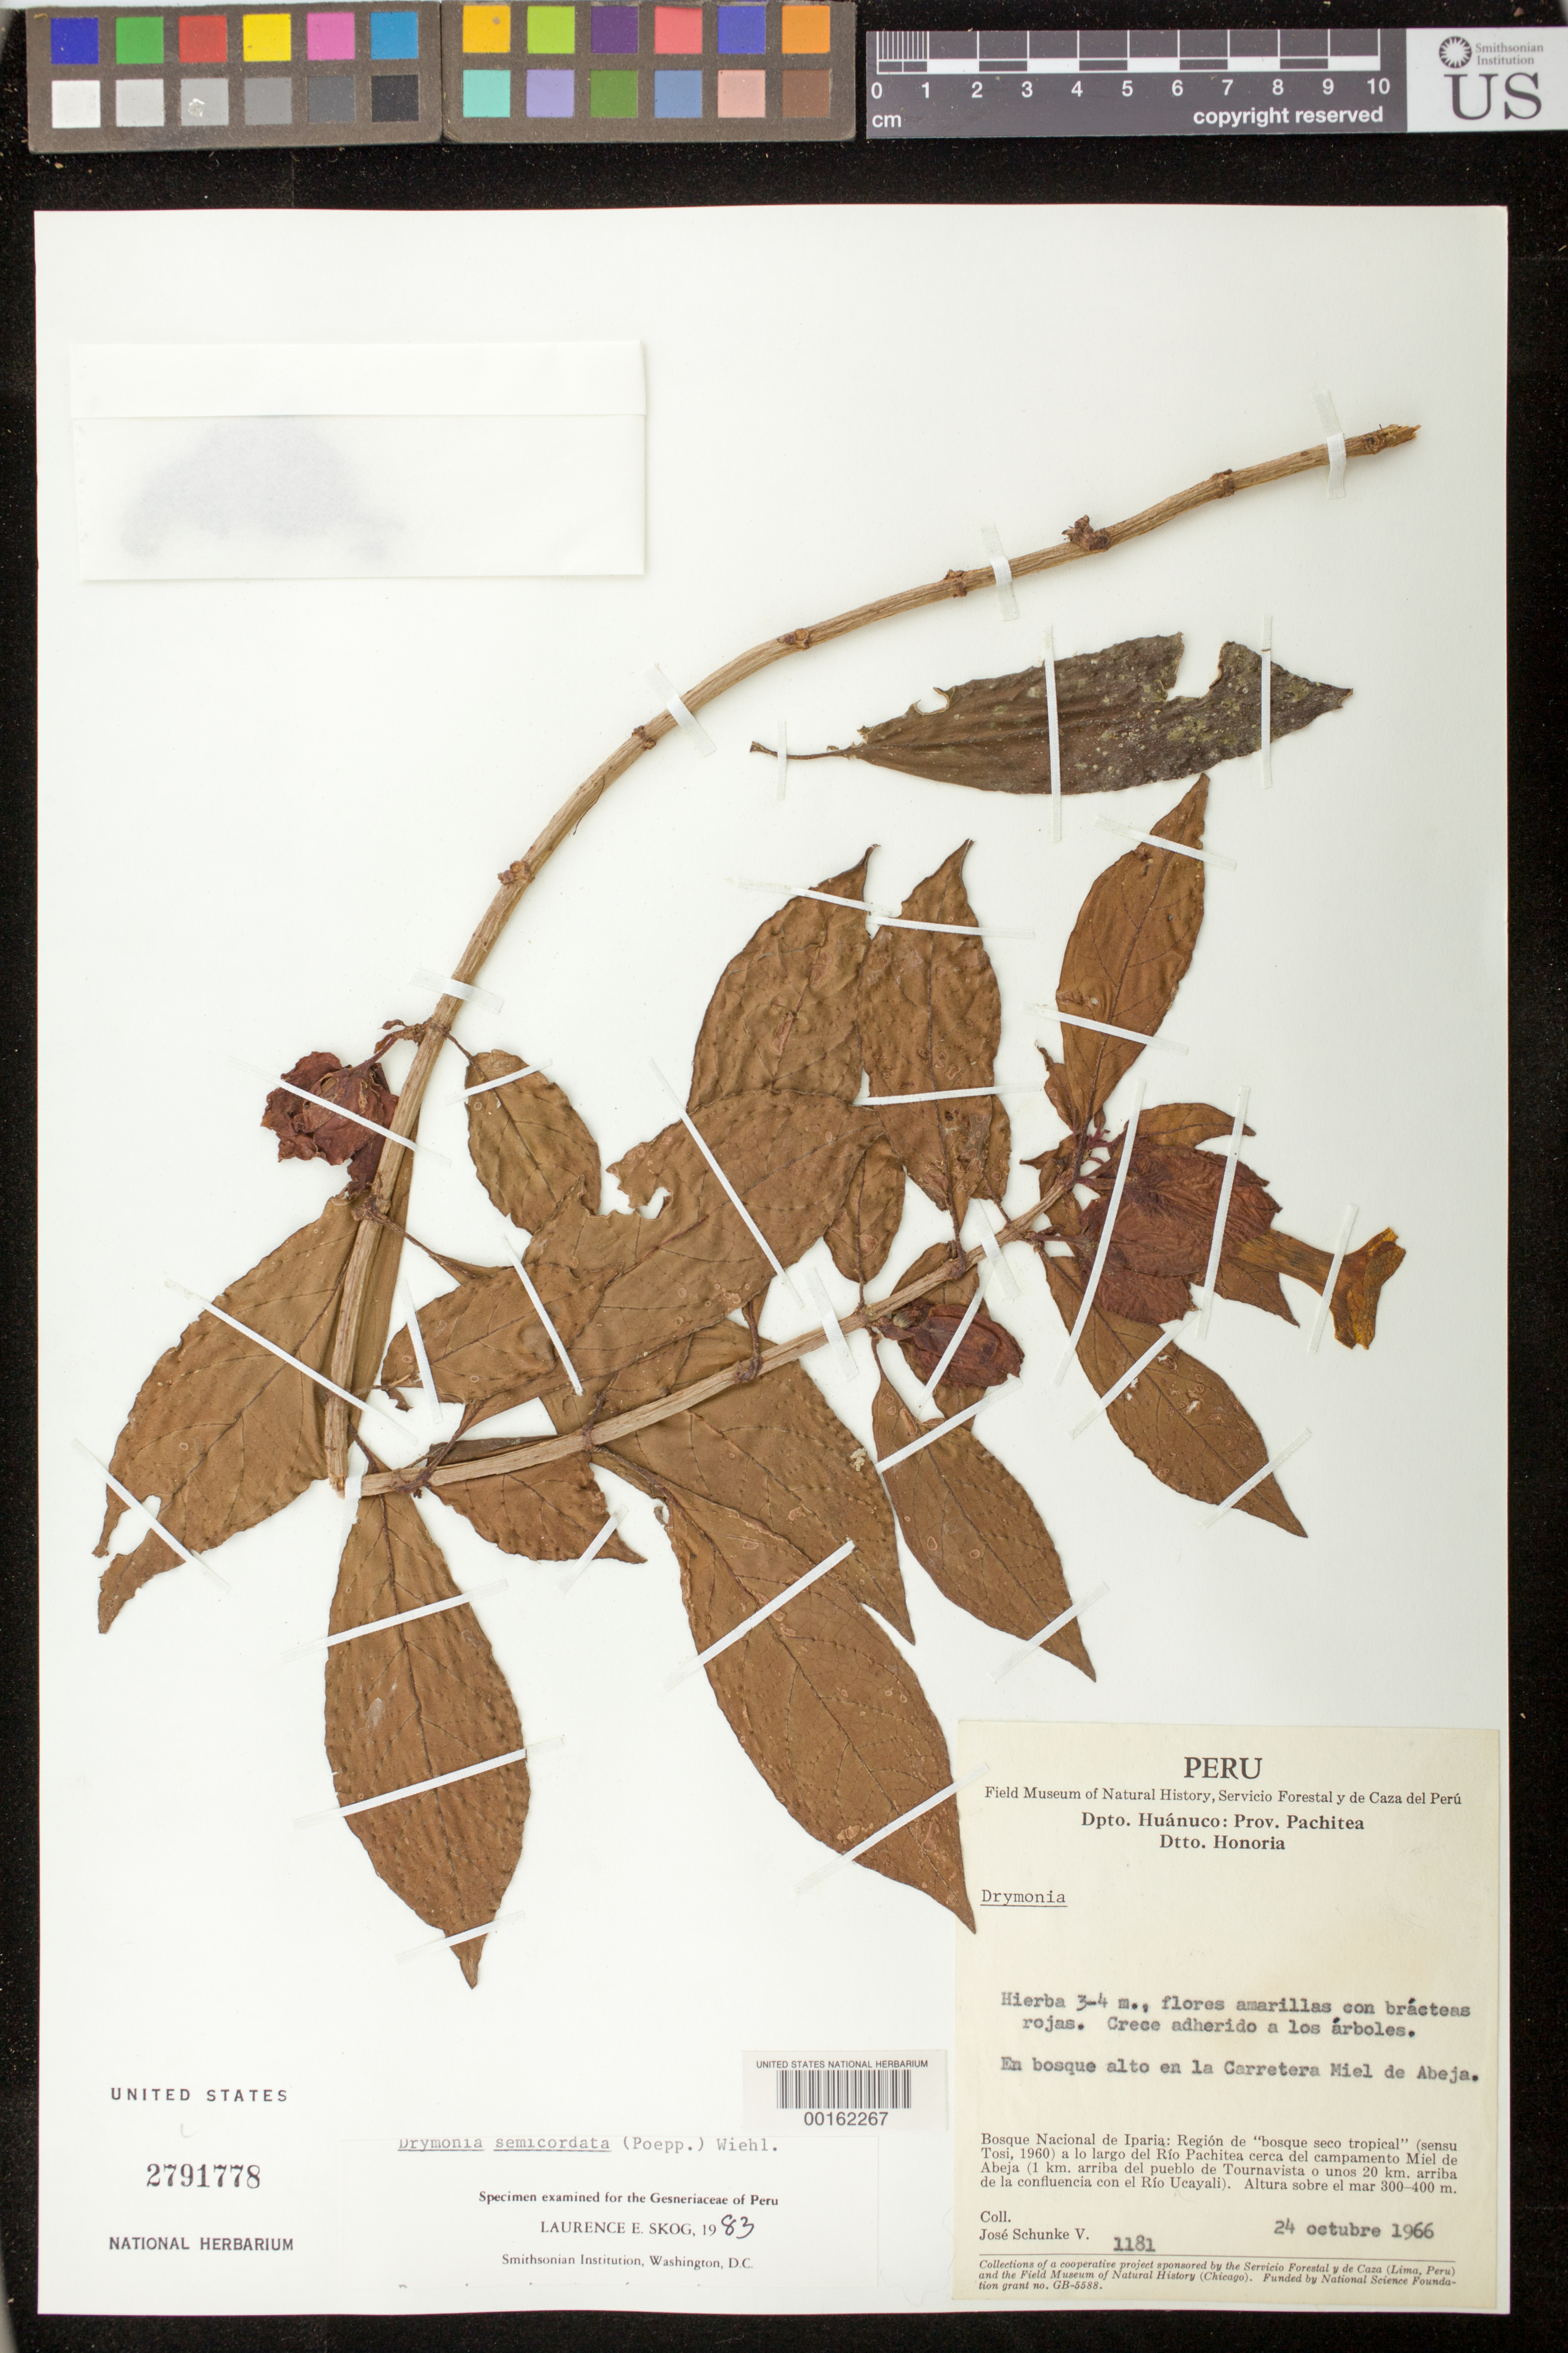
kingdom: Plantae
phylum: Tracheophyta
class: Magnoliopsida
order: Lamiales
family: Gesneriaceae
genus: Drymonia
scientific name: Drymonia semicordata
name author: (Poepp.) Wiehler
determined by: Skog, Laurence E.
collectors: J. Schunke Vigo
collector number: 1181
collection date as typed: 24 Oct 1966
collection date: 1966-10-24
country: Peru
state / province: Huánuco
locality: Prov. Pachitea, Dtto. Honoria; Bosque Nacional de Iparia, a lo large del Río Pachitea cerca del campamento Miel de Abeja (1 km arriba del pueblo de Tournavista o unos 20 km arriba de la confluencia con el Río Ucayali); en la Carretera Miel de Abeja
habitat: Bosque seco tropical (sensu Tosi, 1960); en bosque alto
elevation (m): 300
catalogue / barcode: US 2791778